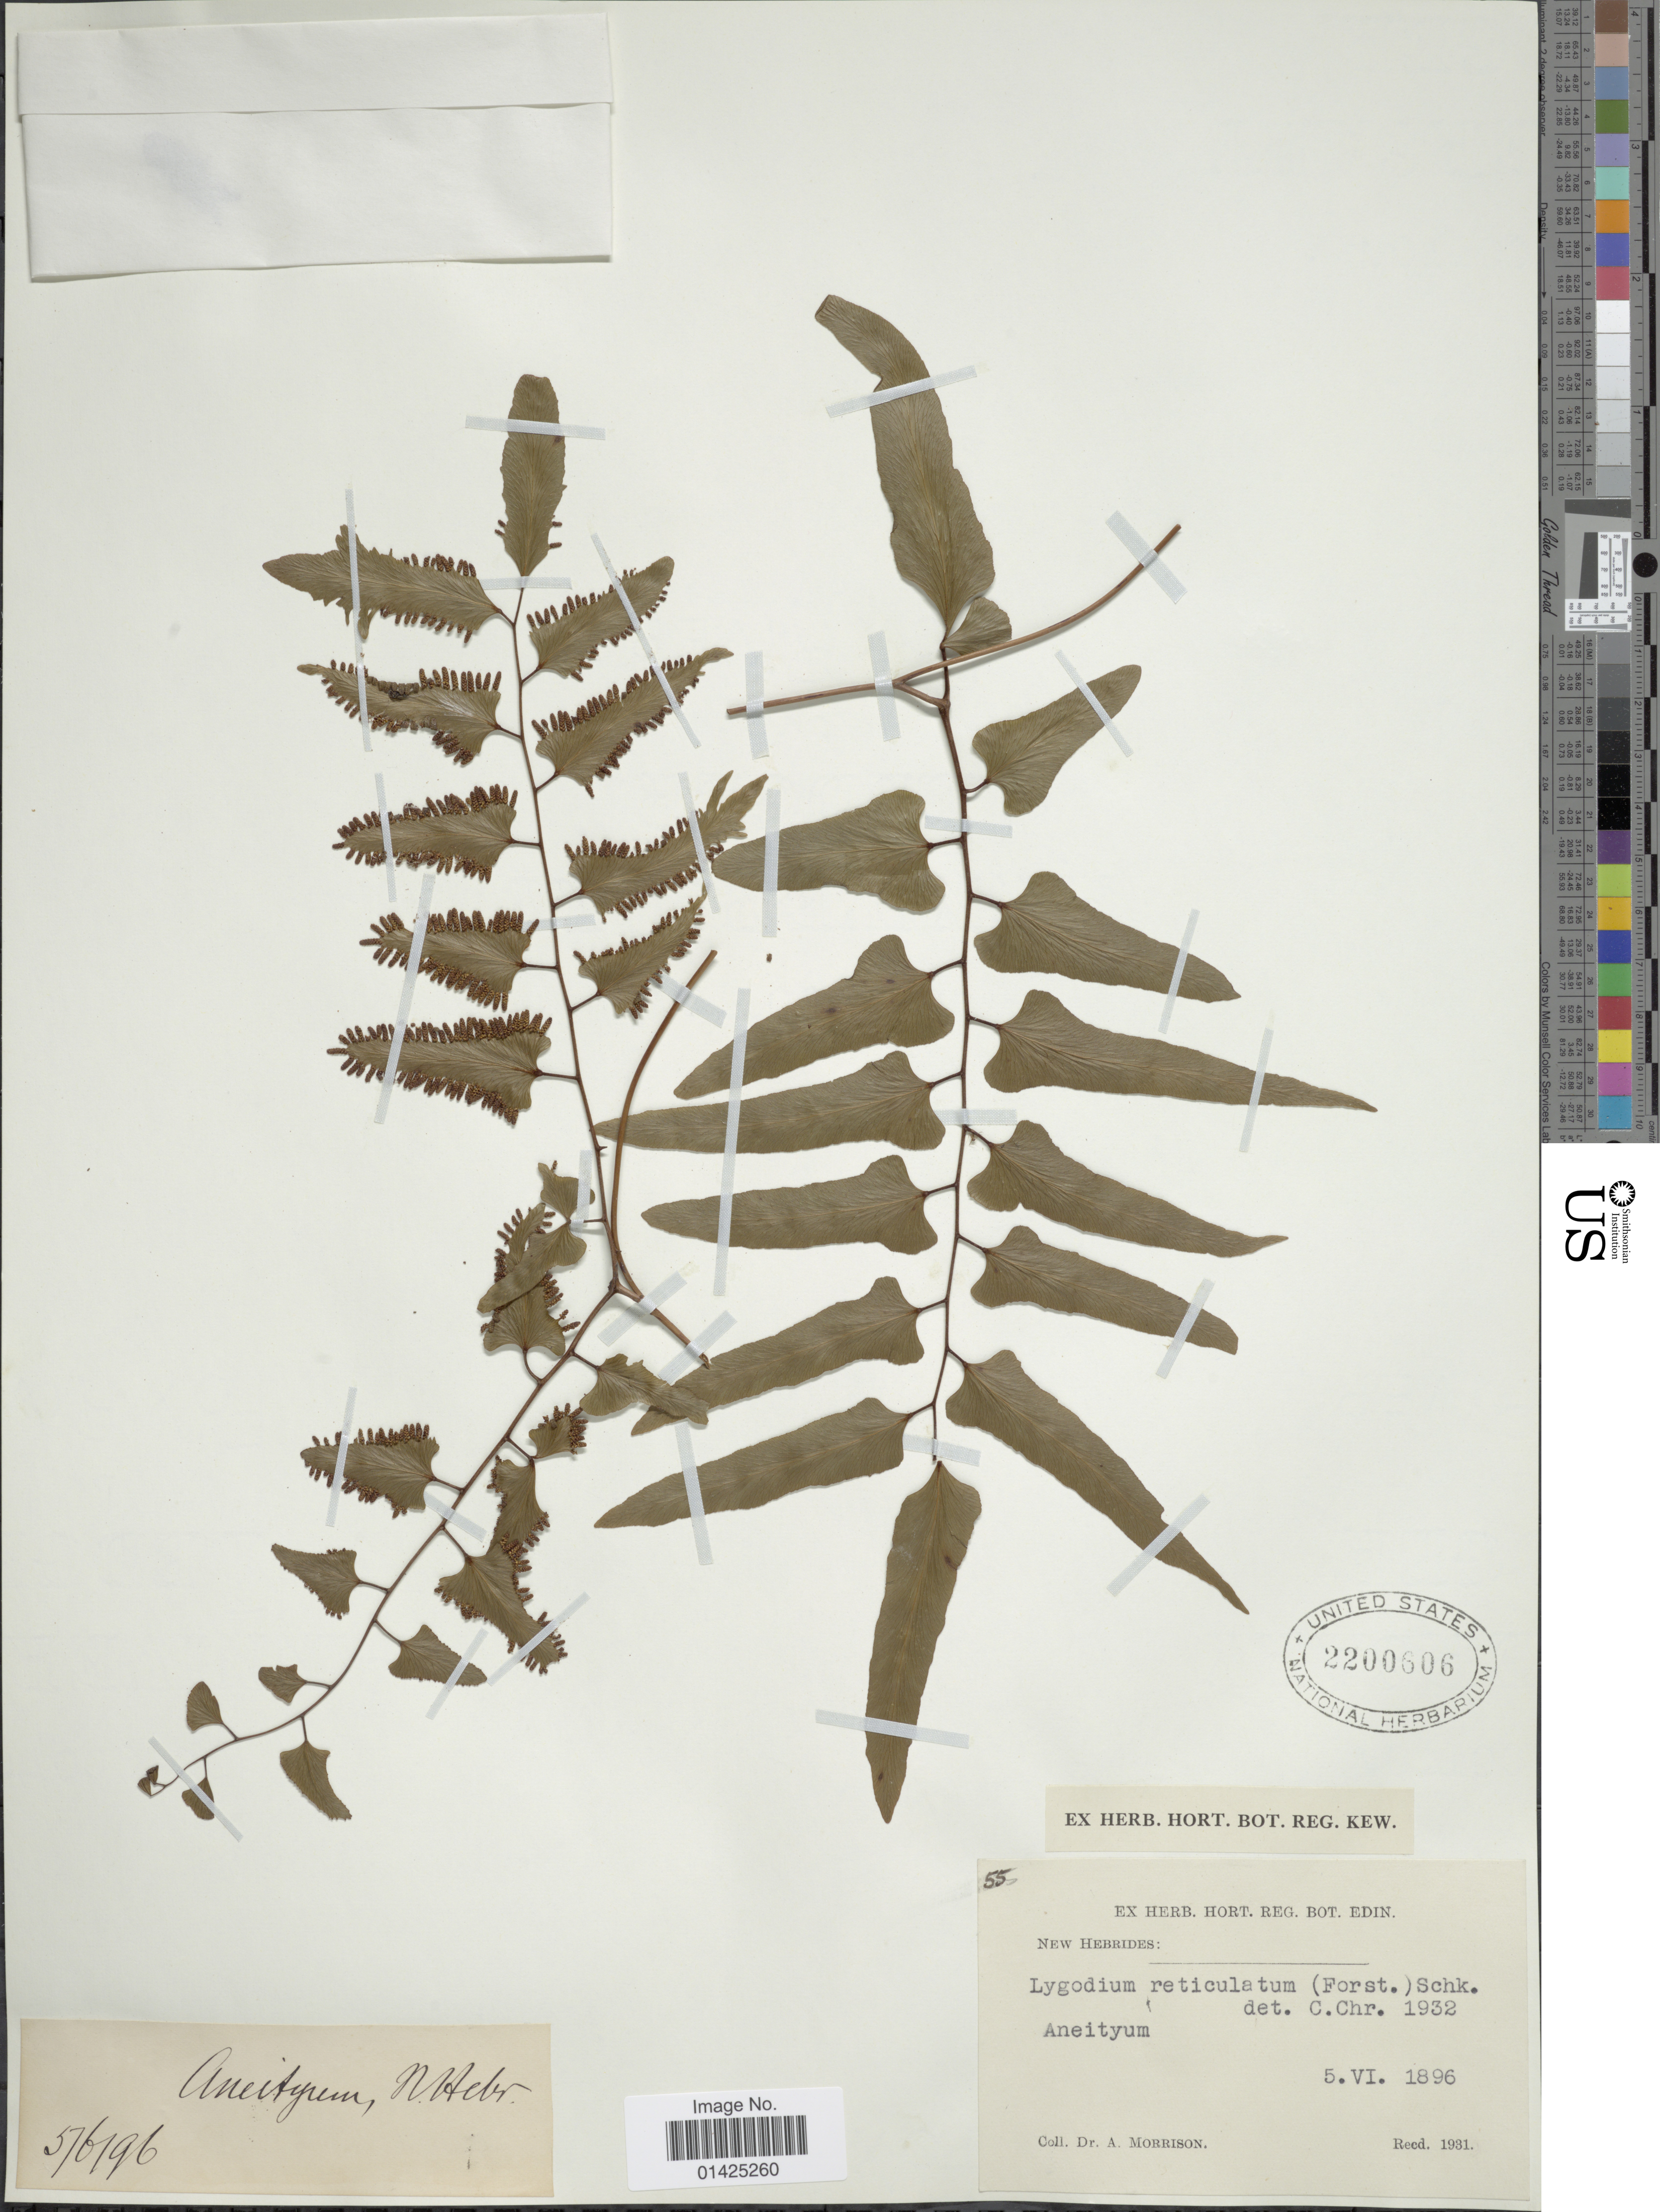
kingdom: Plantae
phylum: Tracheophyta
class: Polypodiopsida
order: Schizaeales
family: Lygodiaceae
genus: Lygodium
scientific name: Lygodium reticulatum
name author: Schkuhr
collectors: A. Morrison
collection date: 1896-06-05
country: Vanuatu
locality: Aneityum, New Hebrides.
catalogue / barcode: US 2200606